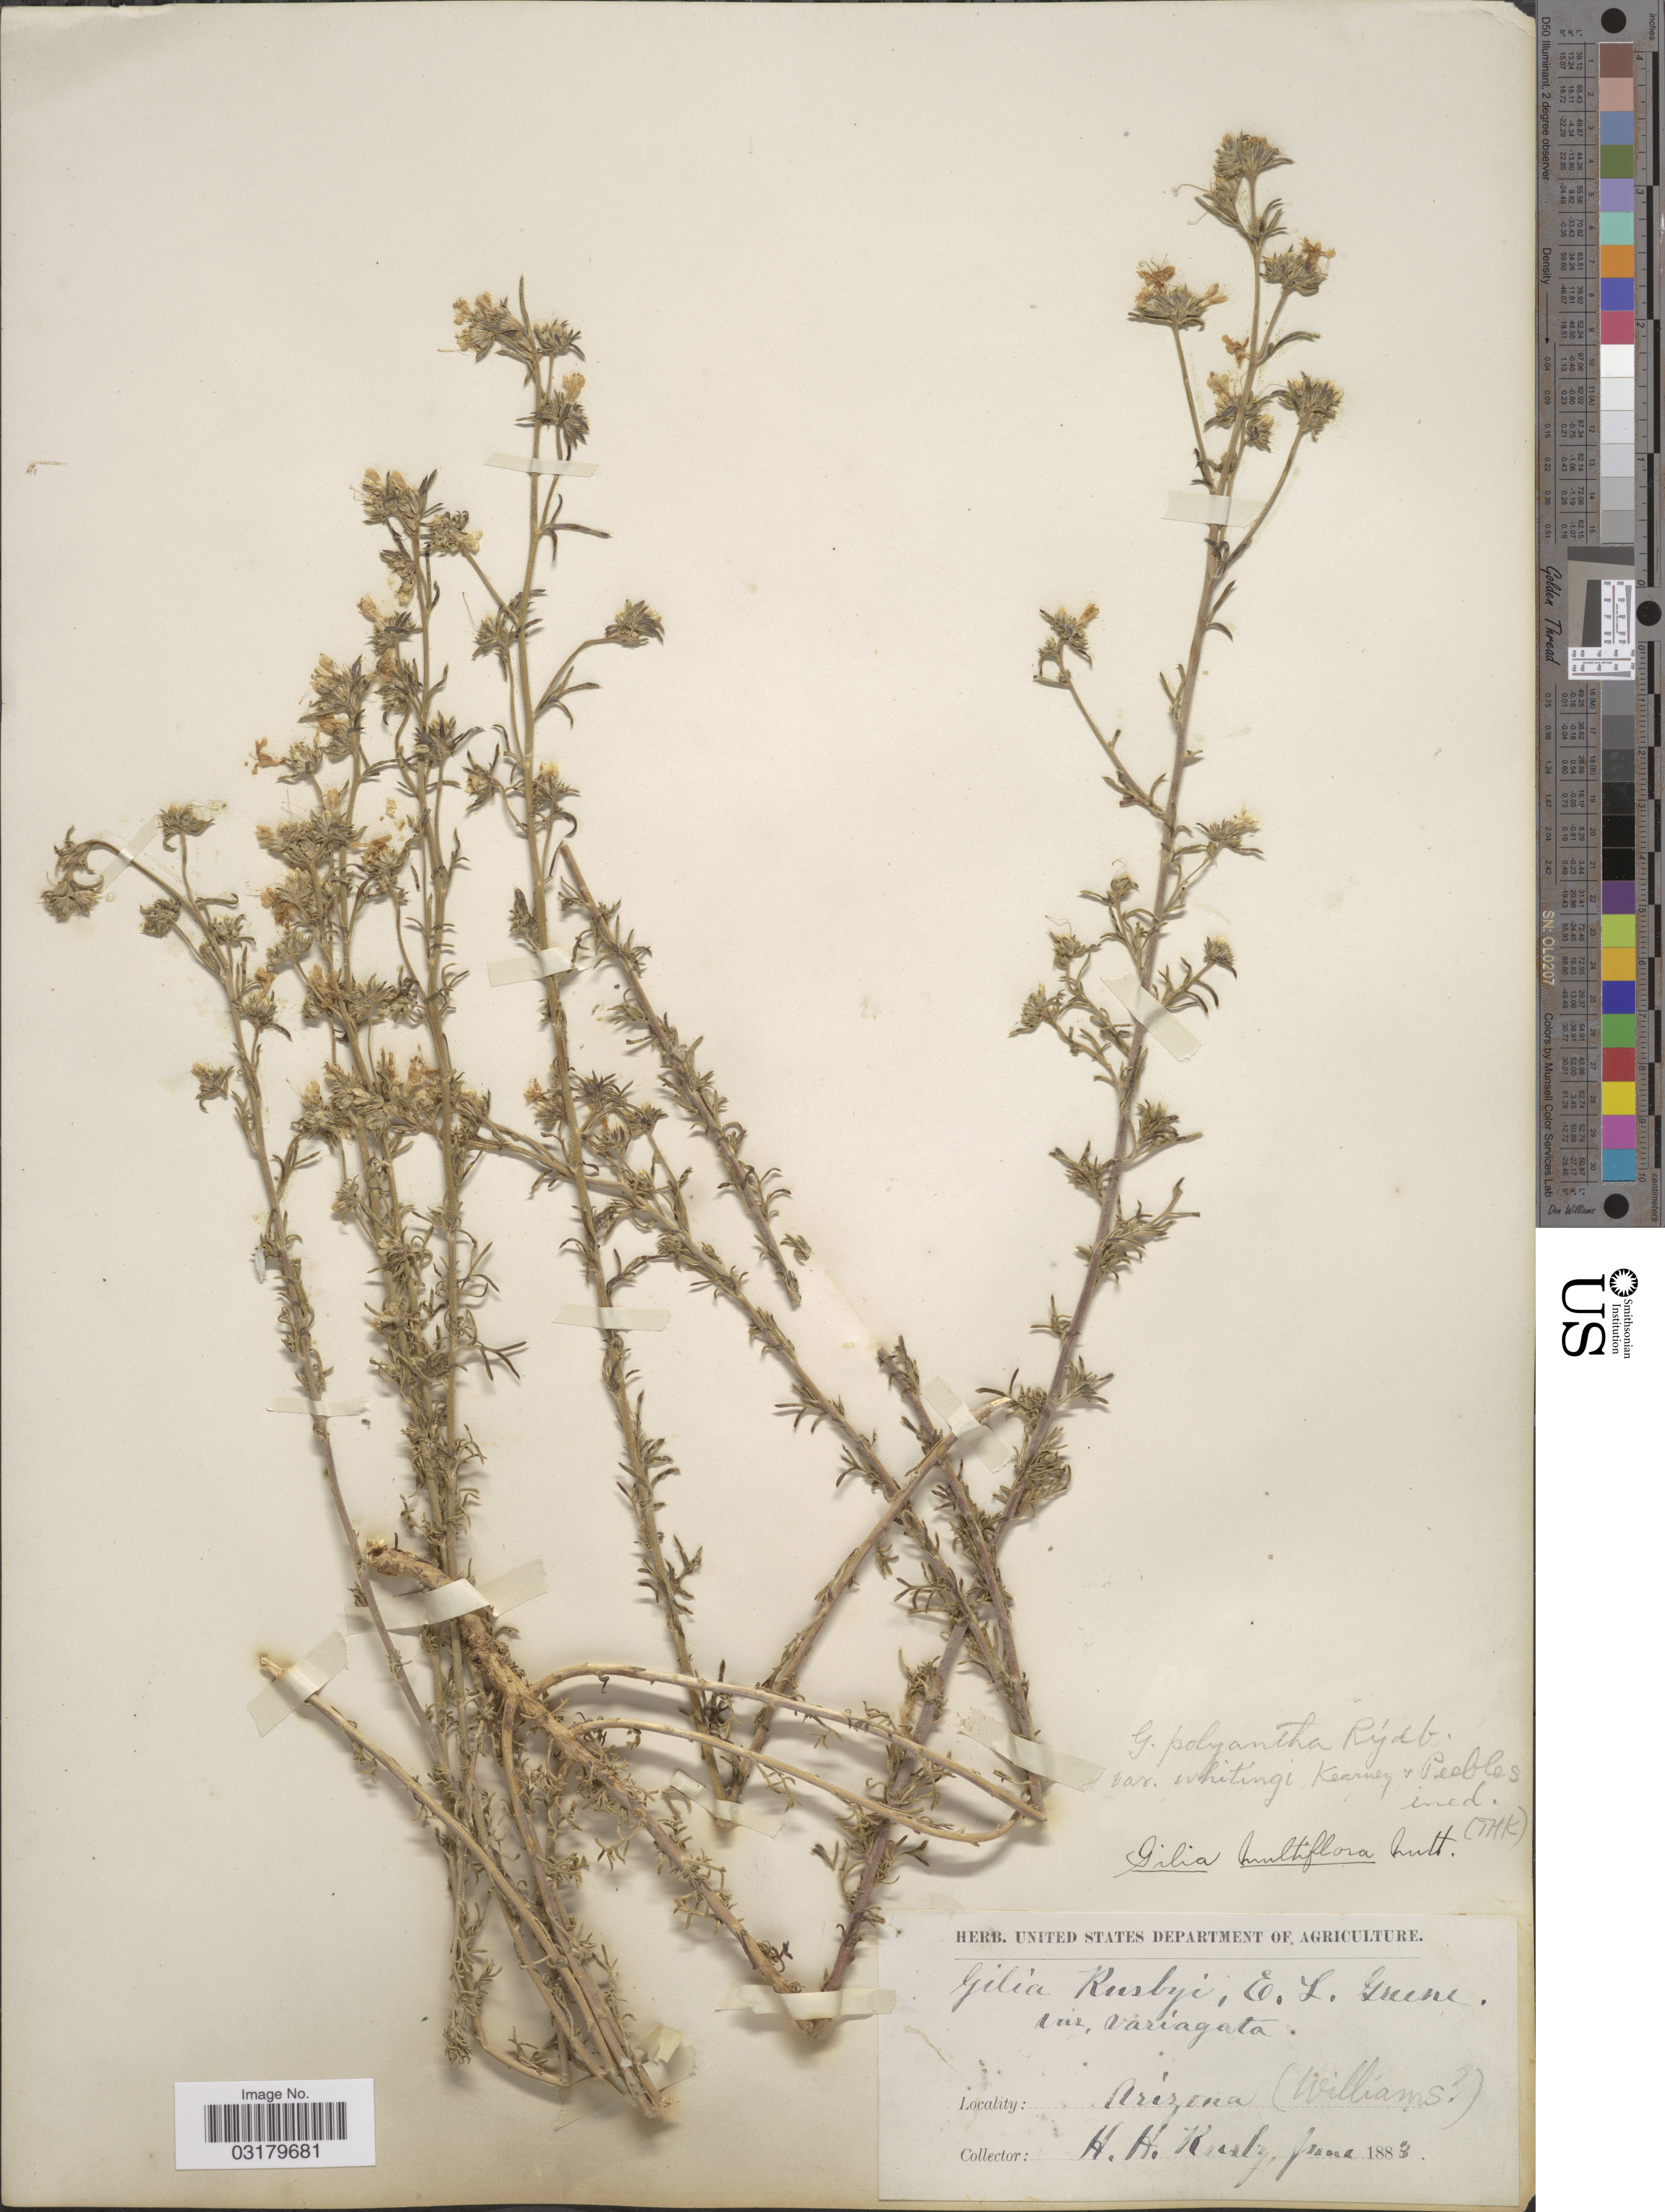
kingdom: Plantae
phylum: Tracheophyta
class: Magnoliopsida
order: Ericales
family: Polemoniaceae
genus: Ipomopsis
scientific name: Ipomopsis multiflora subsp. whitingii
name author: (Kearney & Peebles) Wilken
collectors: H. H. Rusby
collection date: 1883-06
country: United States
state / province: Arizona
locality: Williams.